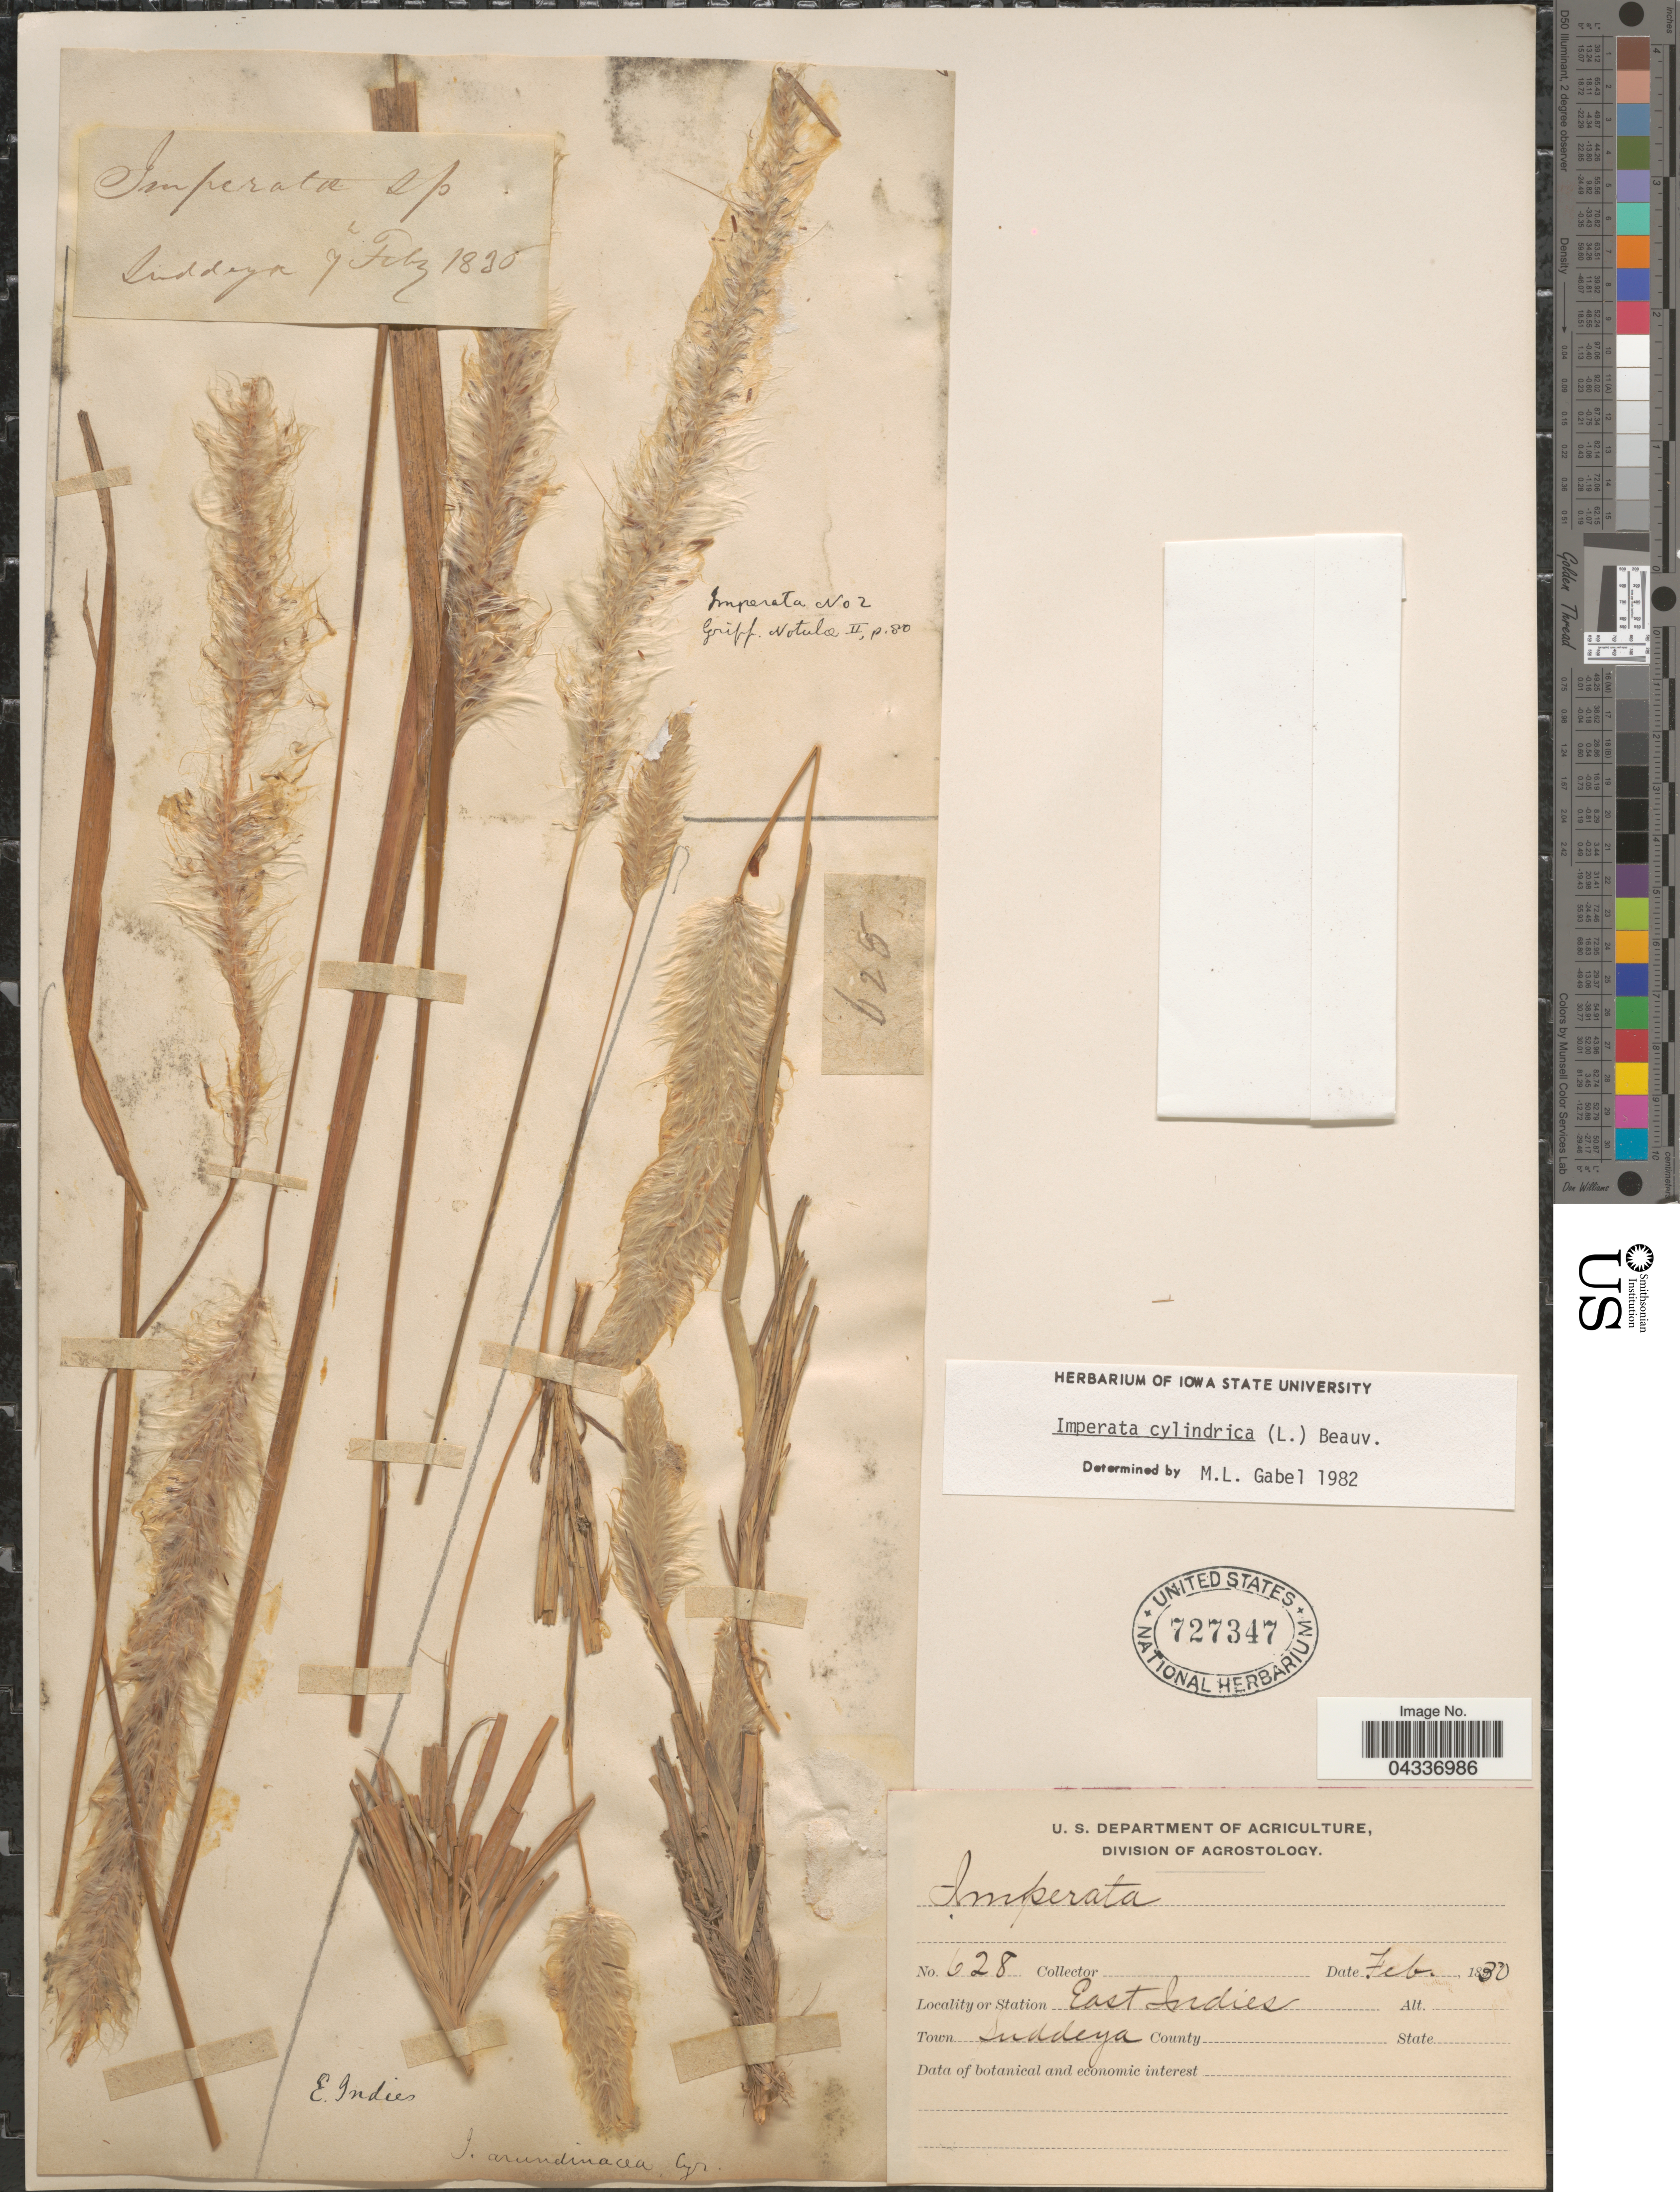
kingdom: Plantae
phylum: Tracheophyta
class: Liliopsida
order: Poales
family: Poaceae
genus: Imperata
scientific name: Imperata cylindrica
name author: (L.) P. Beauv.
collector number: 628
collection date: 1830-02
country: India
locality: East Indies. Town Suddeya.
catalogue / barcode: US 727347